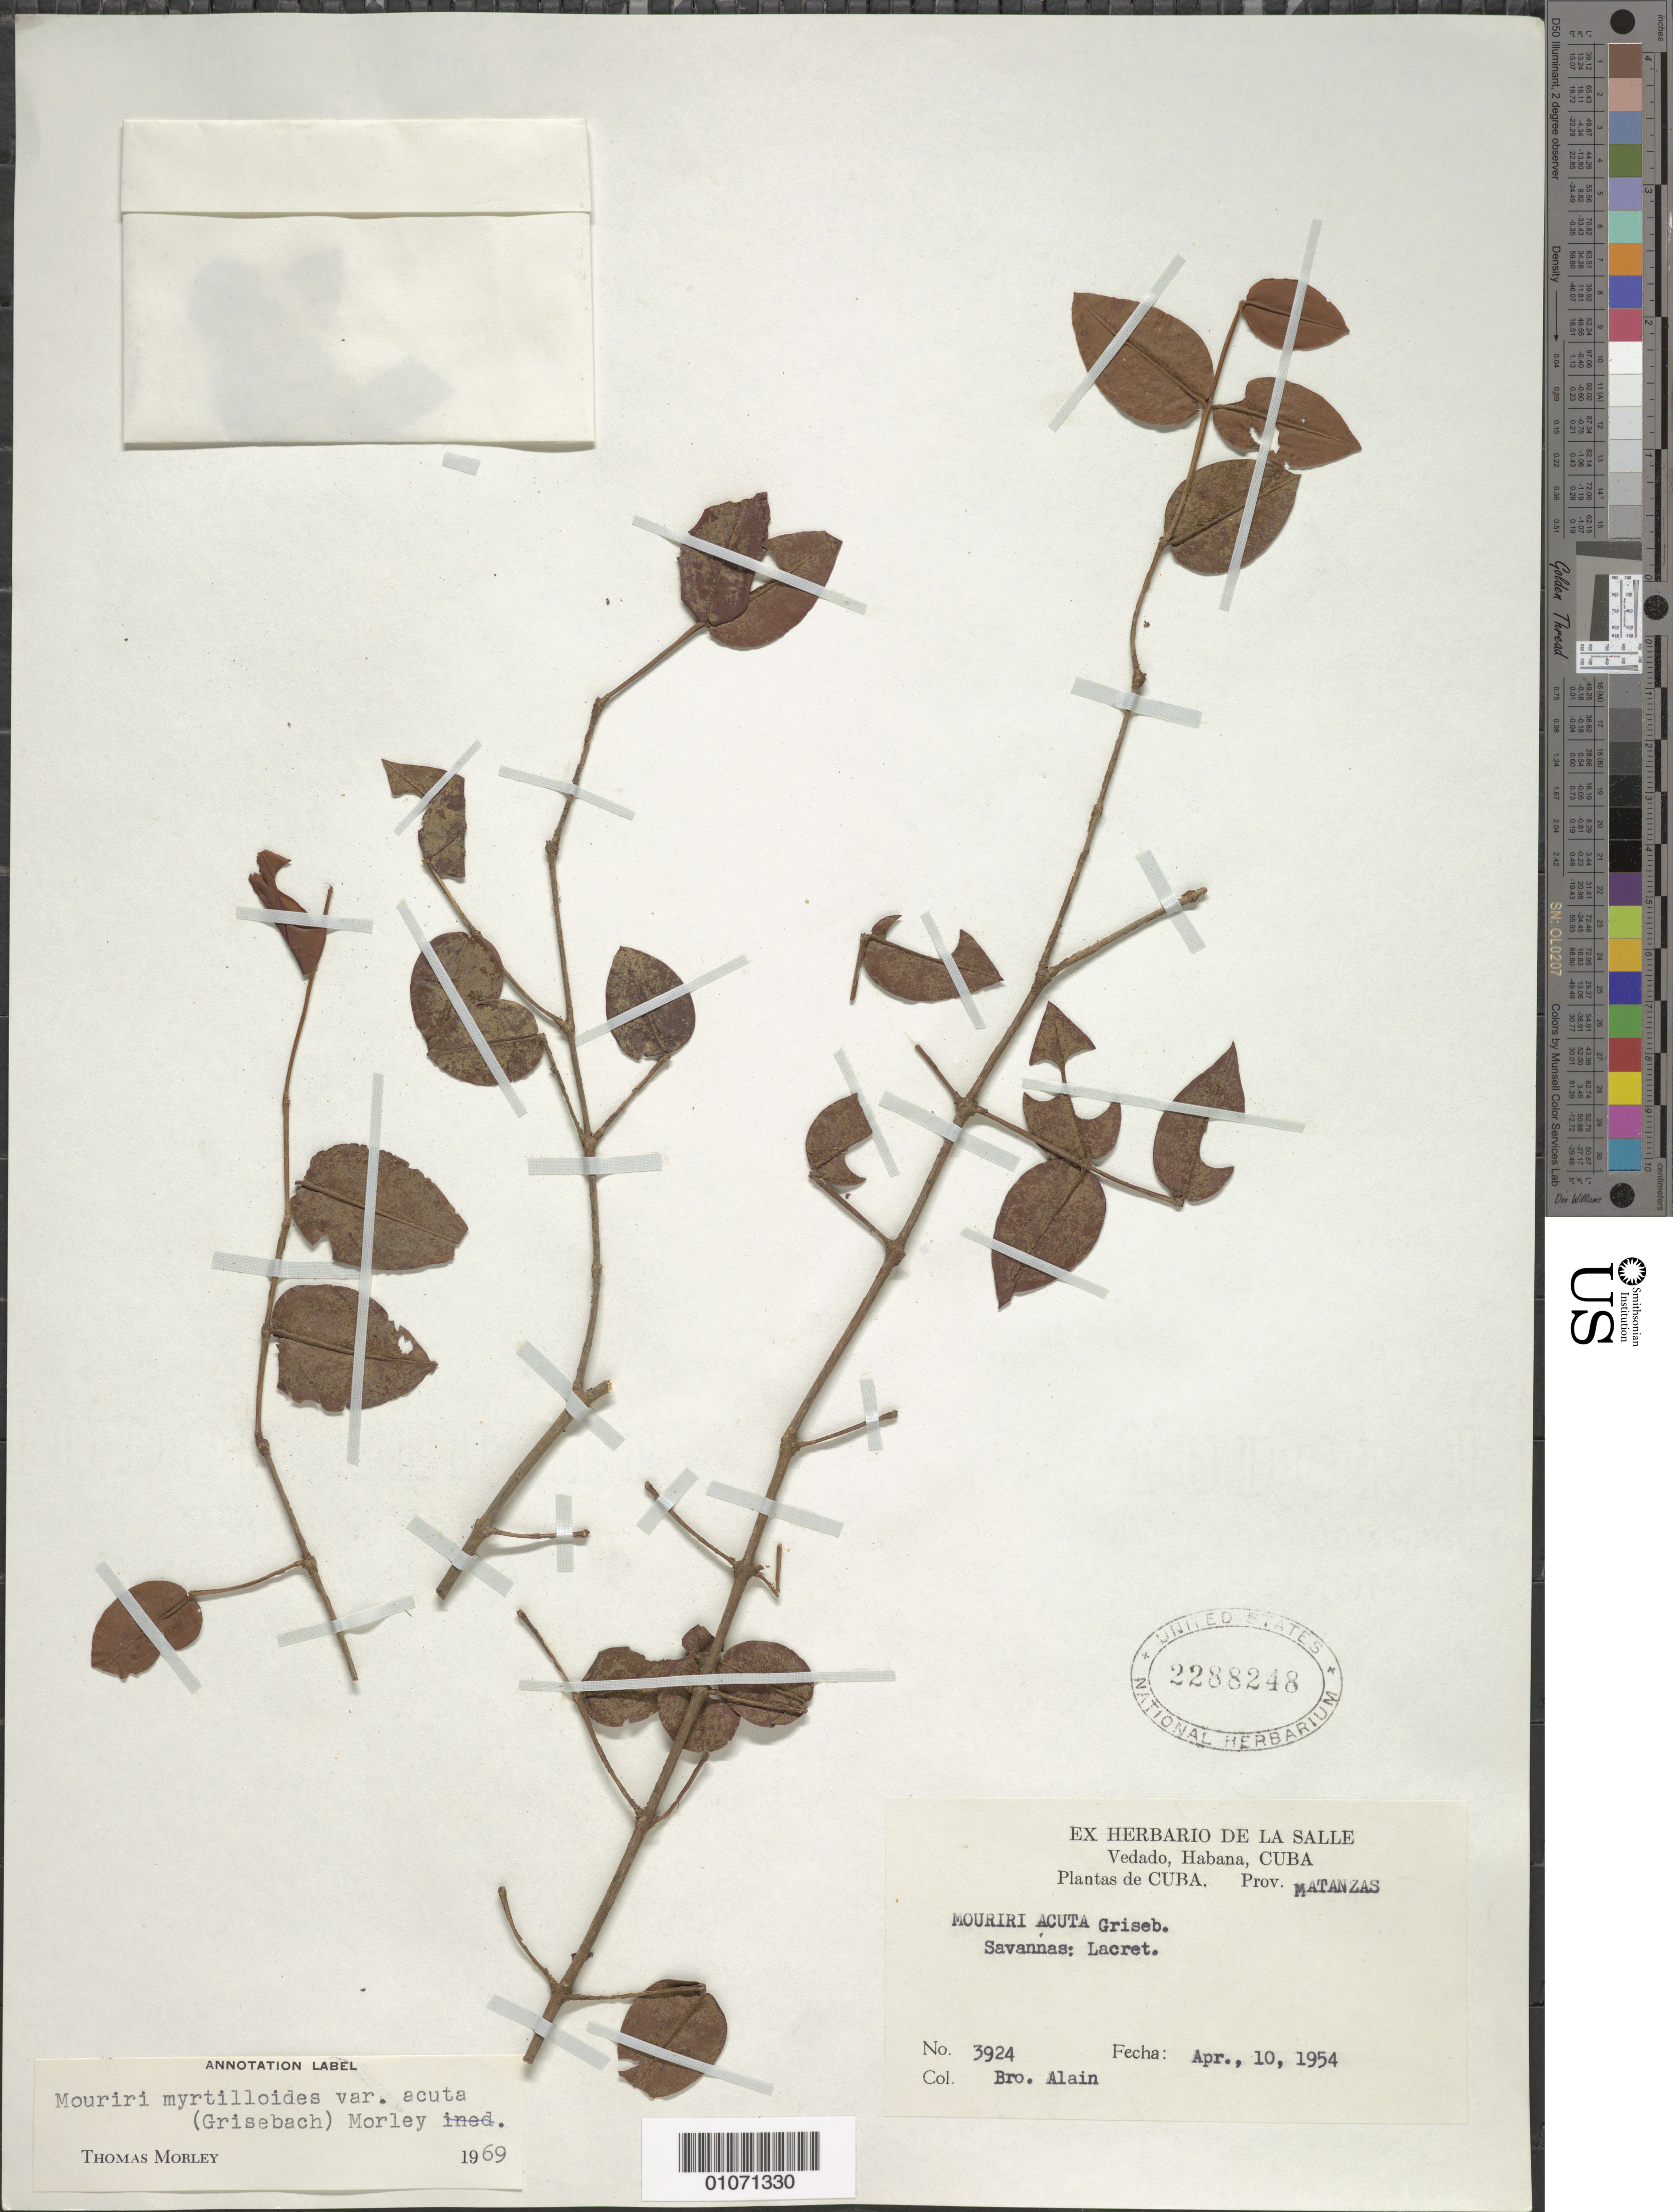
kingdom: Plantae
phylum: Tracheophyta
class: Magnoliopsida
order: Myrtales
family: Melastomataceae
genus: Mouriri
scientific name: Mouriri myrtilloides subsp. acuta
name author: (Griseb.) Morley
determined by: Morley, T.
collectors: A. H. Liogier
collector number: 3924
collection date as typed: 10 Apr 1954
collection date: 1954-04-10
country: Cuba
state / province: Matanzas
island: Cuba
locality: Lacret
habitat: Savannas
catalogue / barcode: US 2288248